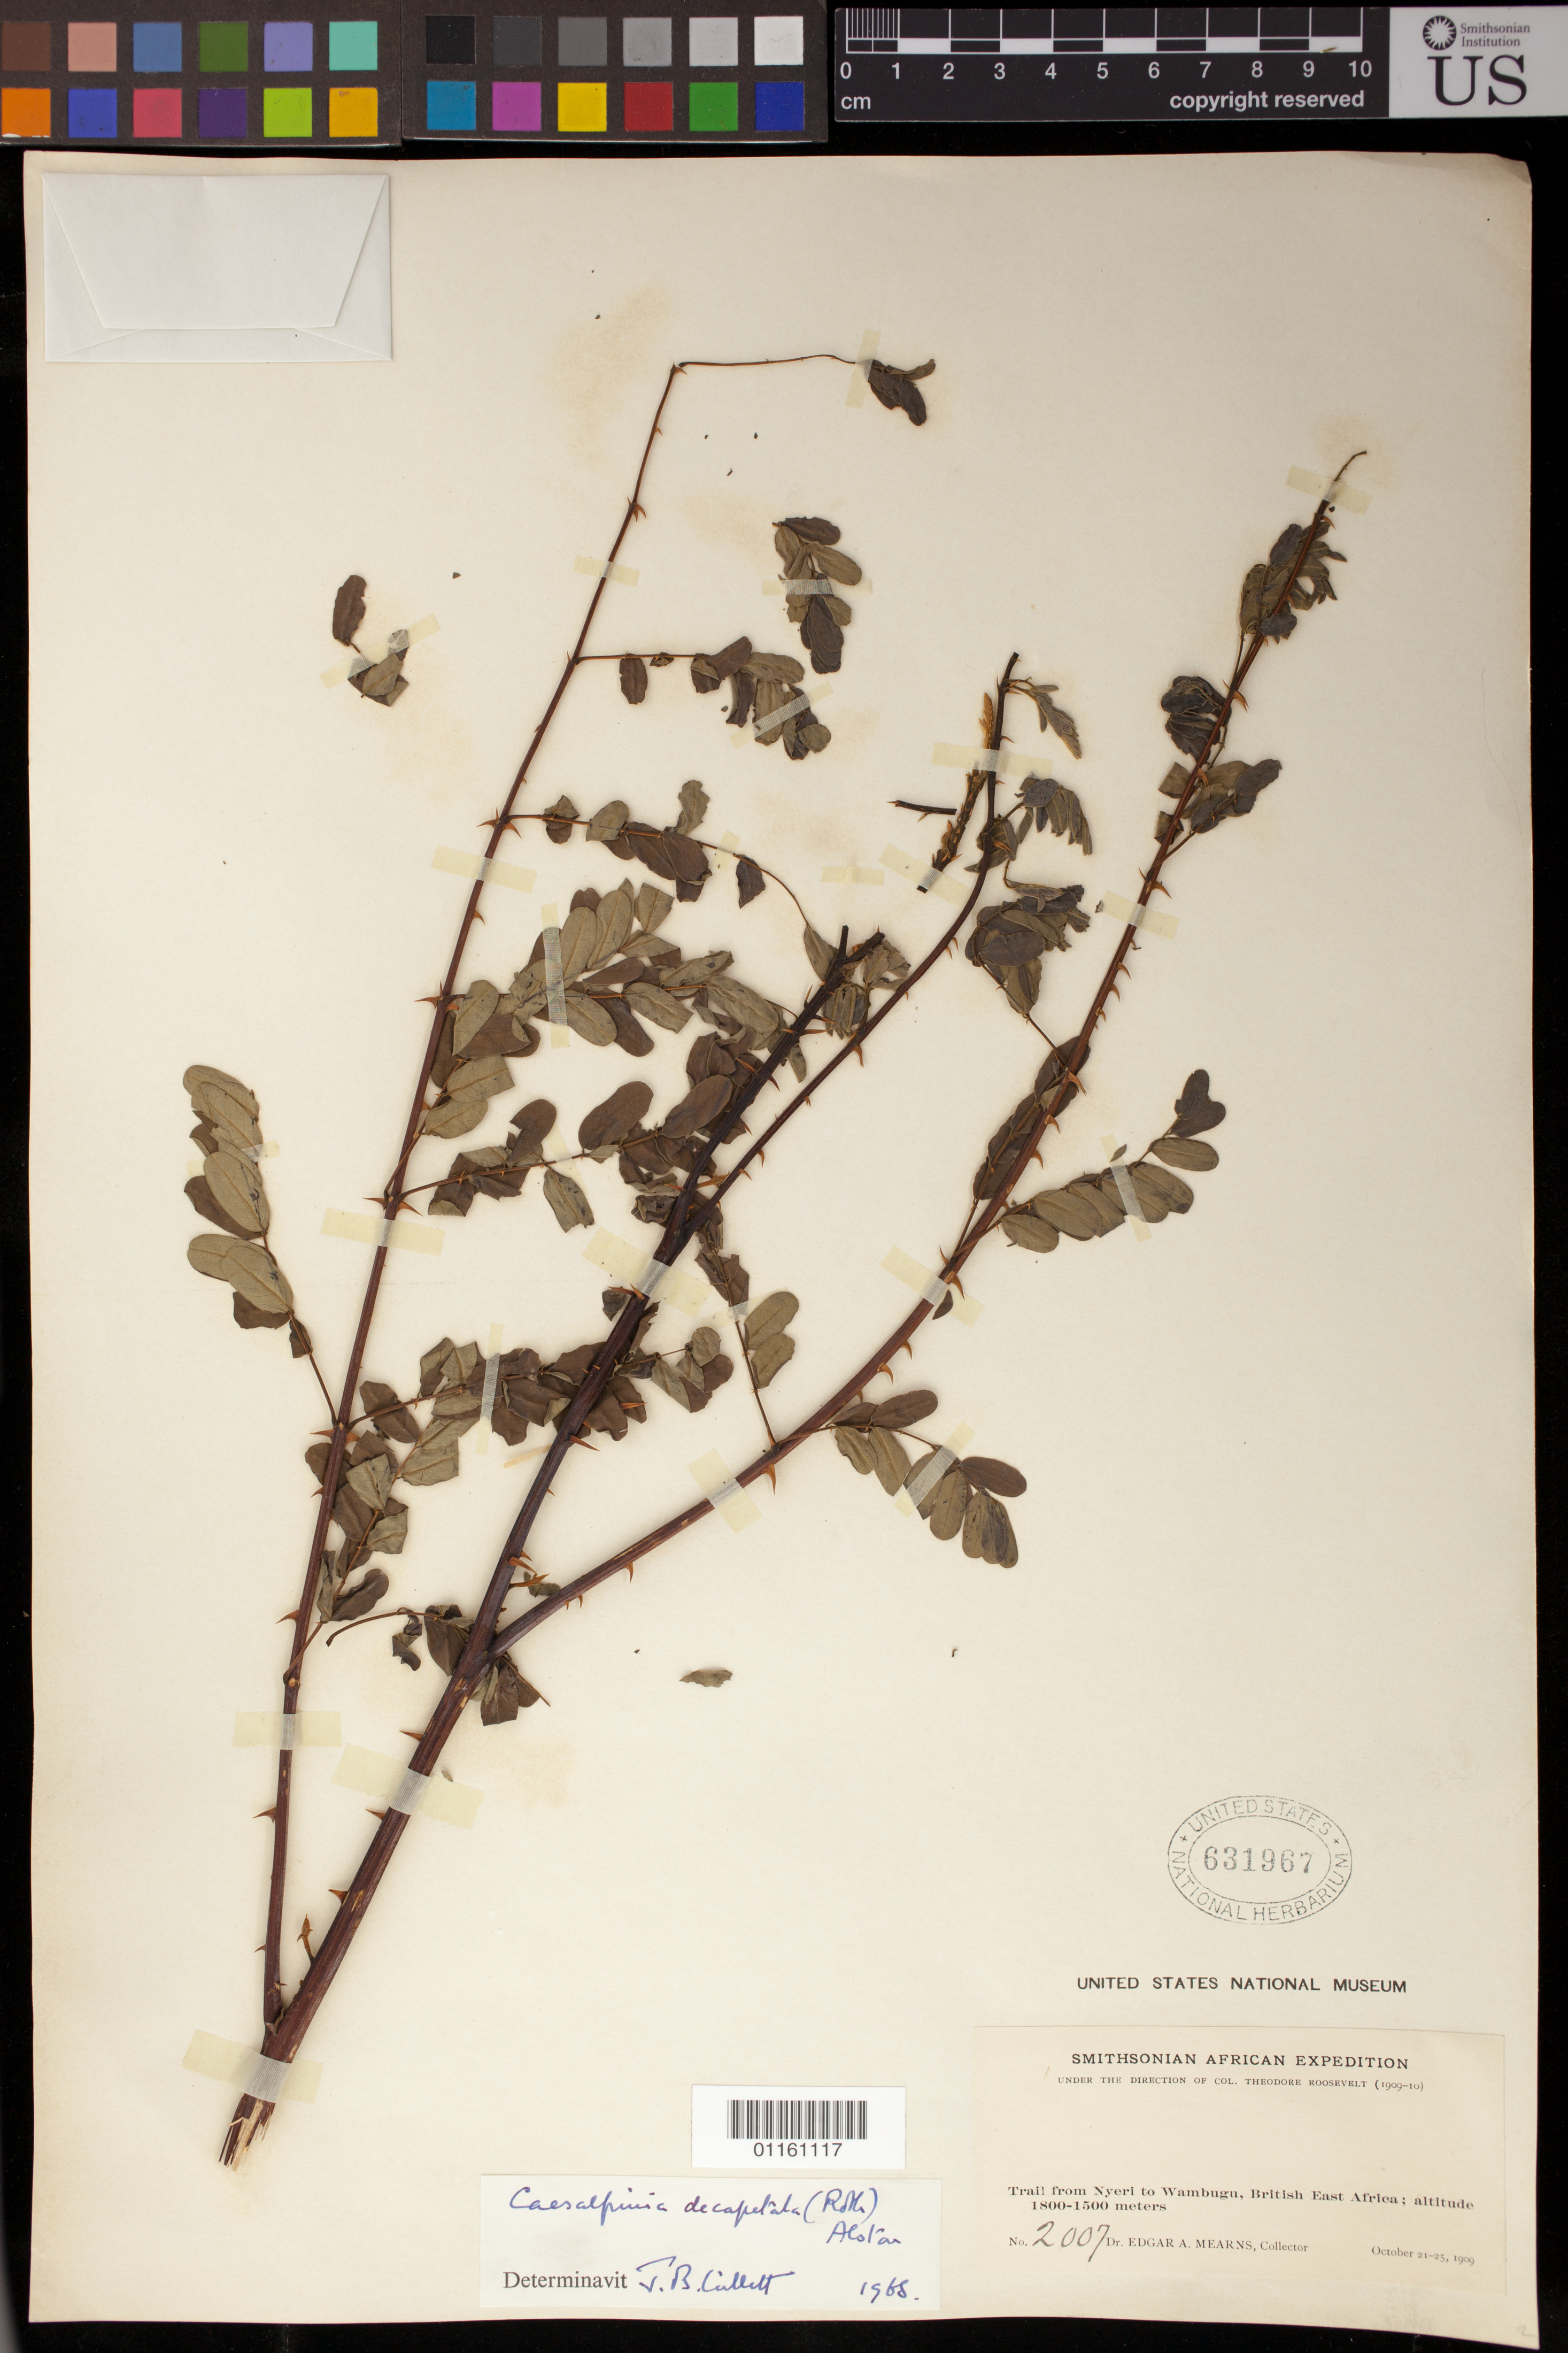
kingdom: Plantae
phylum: Tracheophyta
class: Magnoliopsida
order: Fabales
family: Fabaceae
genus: Biancaea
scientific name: Biancaea decapetala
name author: (Roth) O. Deg.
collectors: E. A. Mearns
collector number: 2007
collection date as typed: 21 Oct 1909 to 25 Oct 1909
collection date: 1909-10-21/1909-10-25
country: Kenya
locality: Trail from Nyeri to Wambugu.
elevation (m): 1500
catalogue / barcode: US 631967